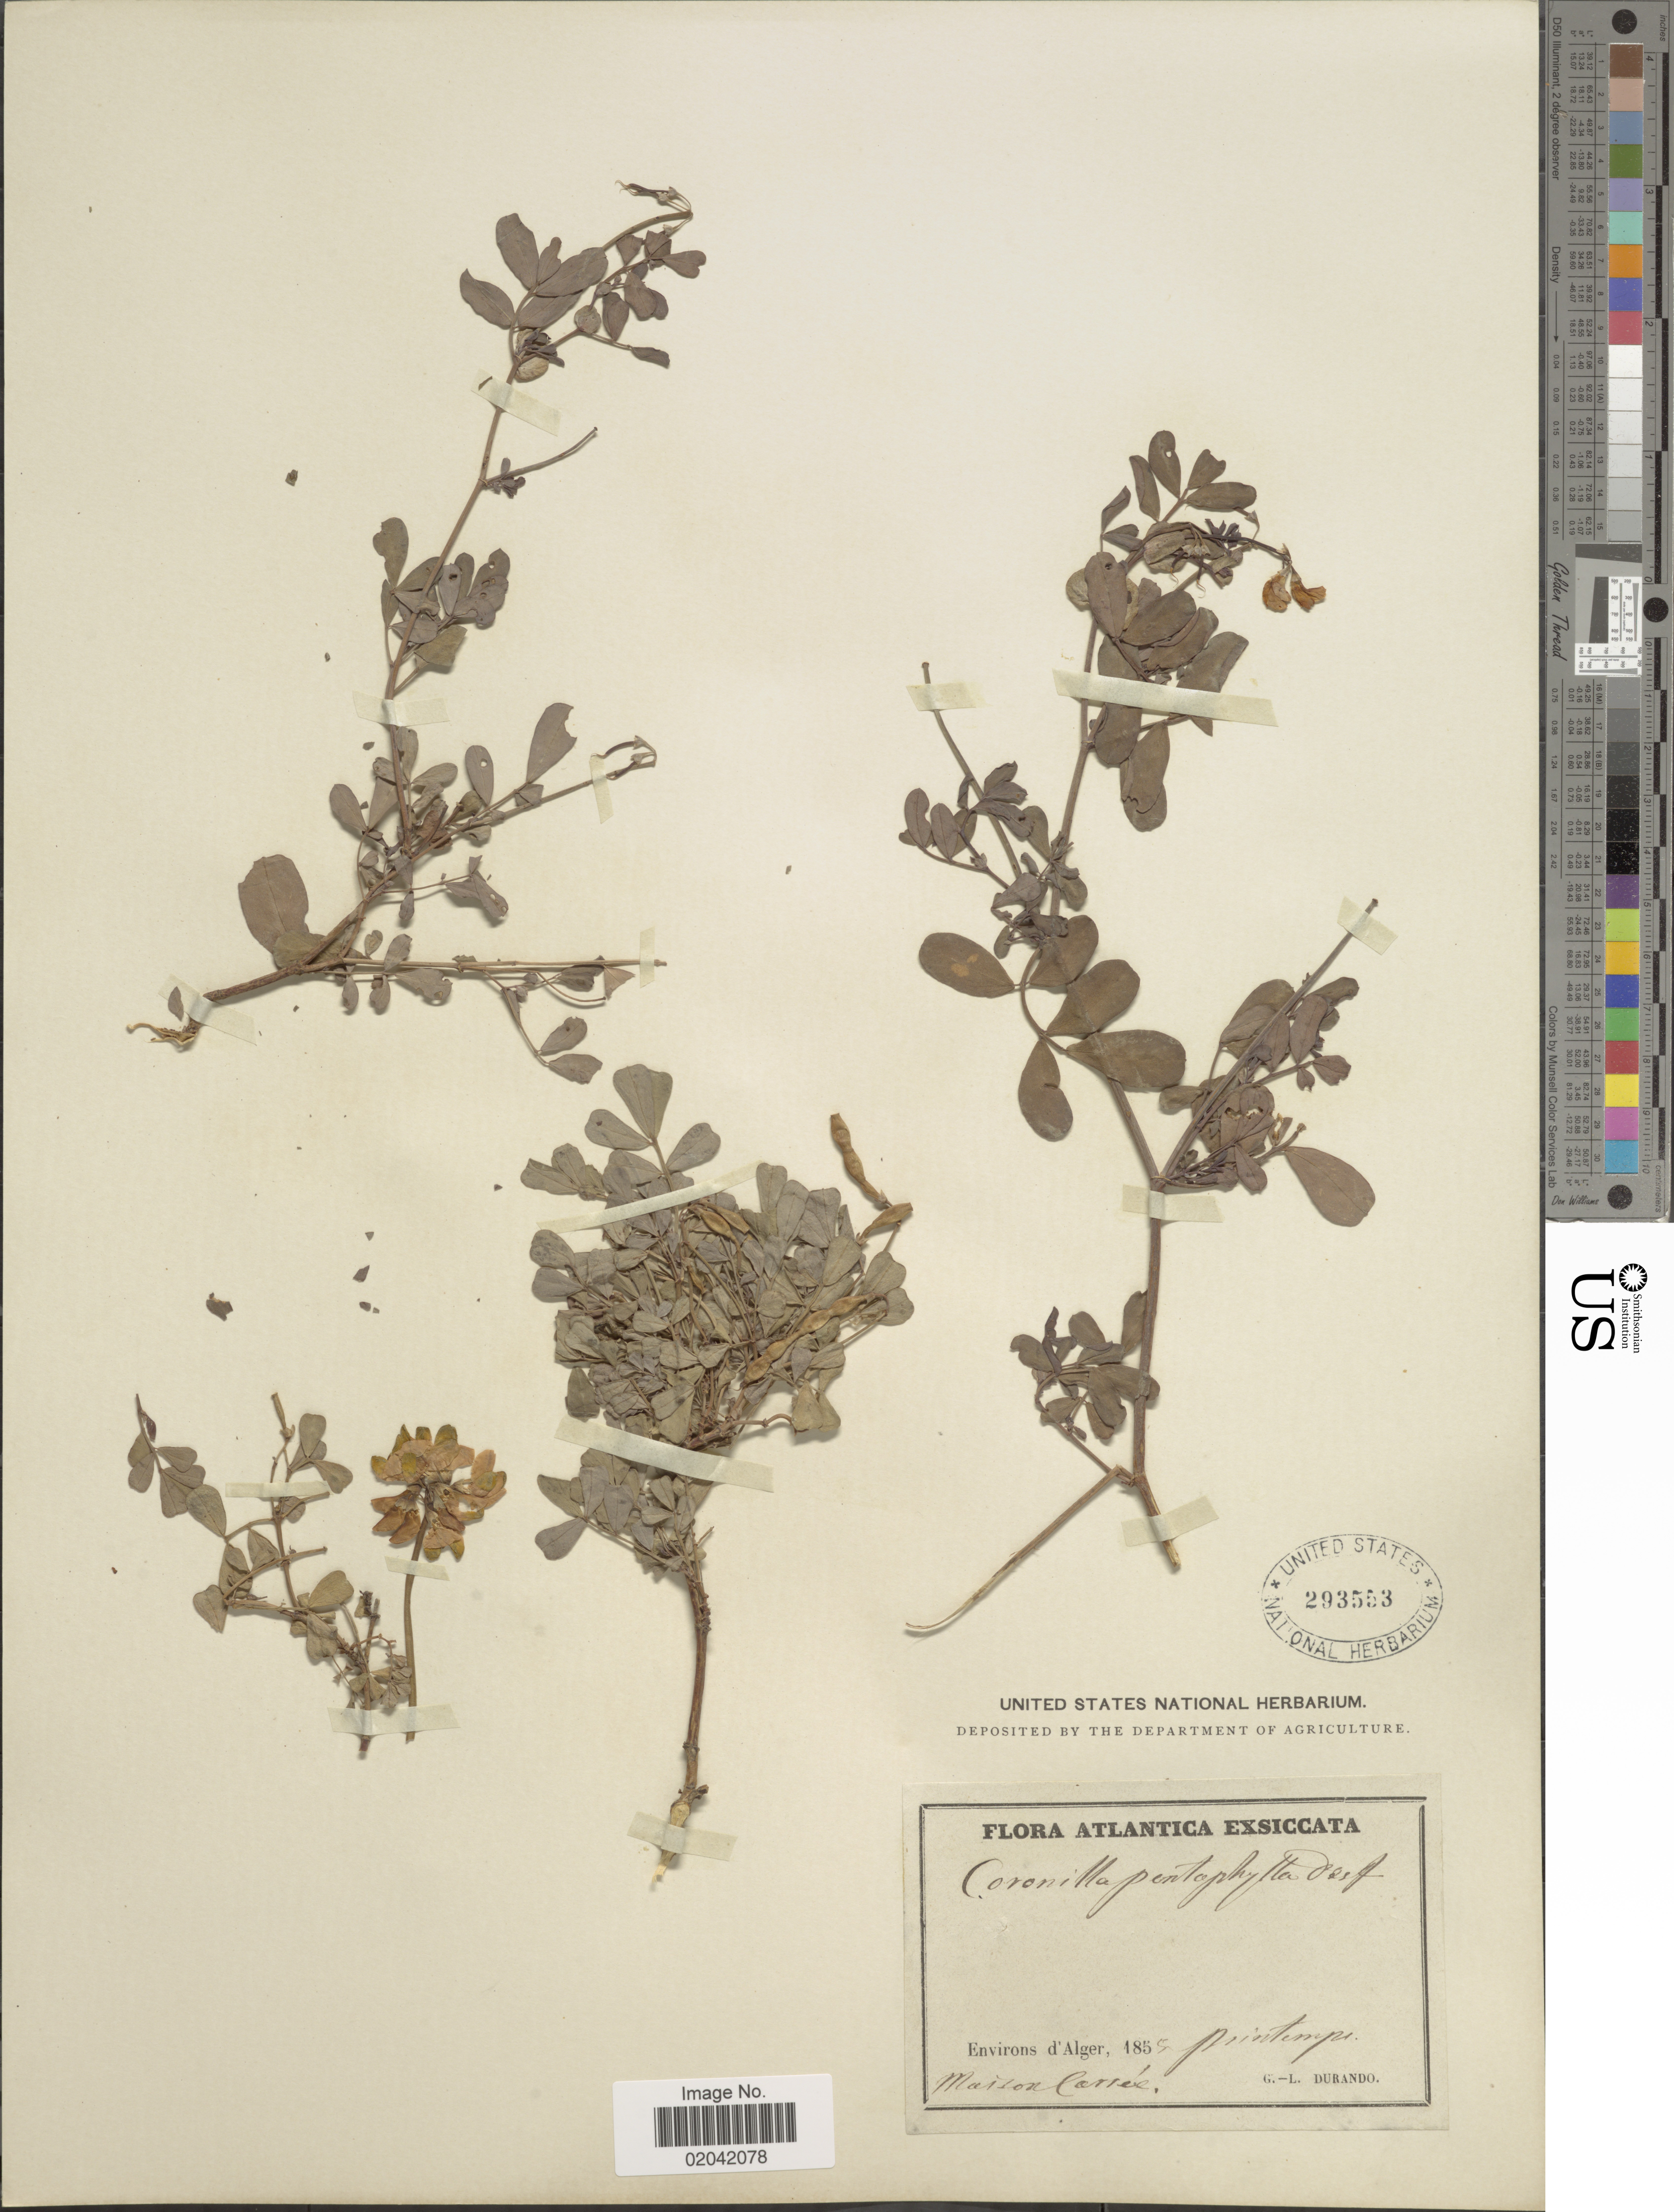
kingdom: Plantae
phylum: Tracheophyta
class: Magnoliopsida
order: Fabales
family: Fabaceae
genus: Coronilla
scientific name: Coronilla pentaphylla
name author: Desf.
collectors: G. Durando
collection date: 1855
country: Algeria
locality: Atlantica, Environs d'Alger, Printemps, Maison Carrée.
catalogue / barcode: US 293553